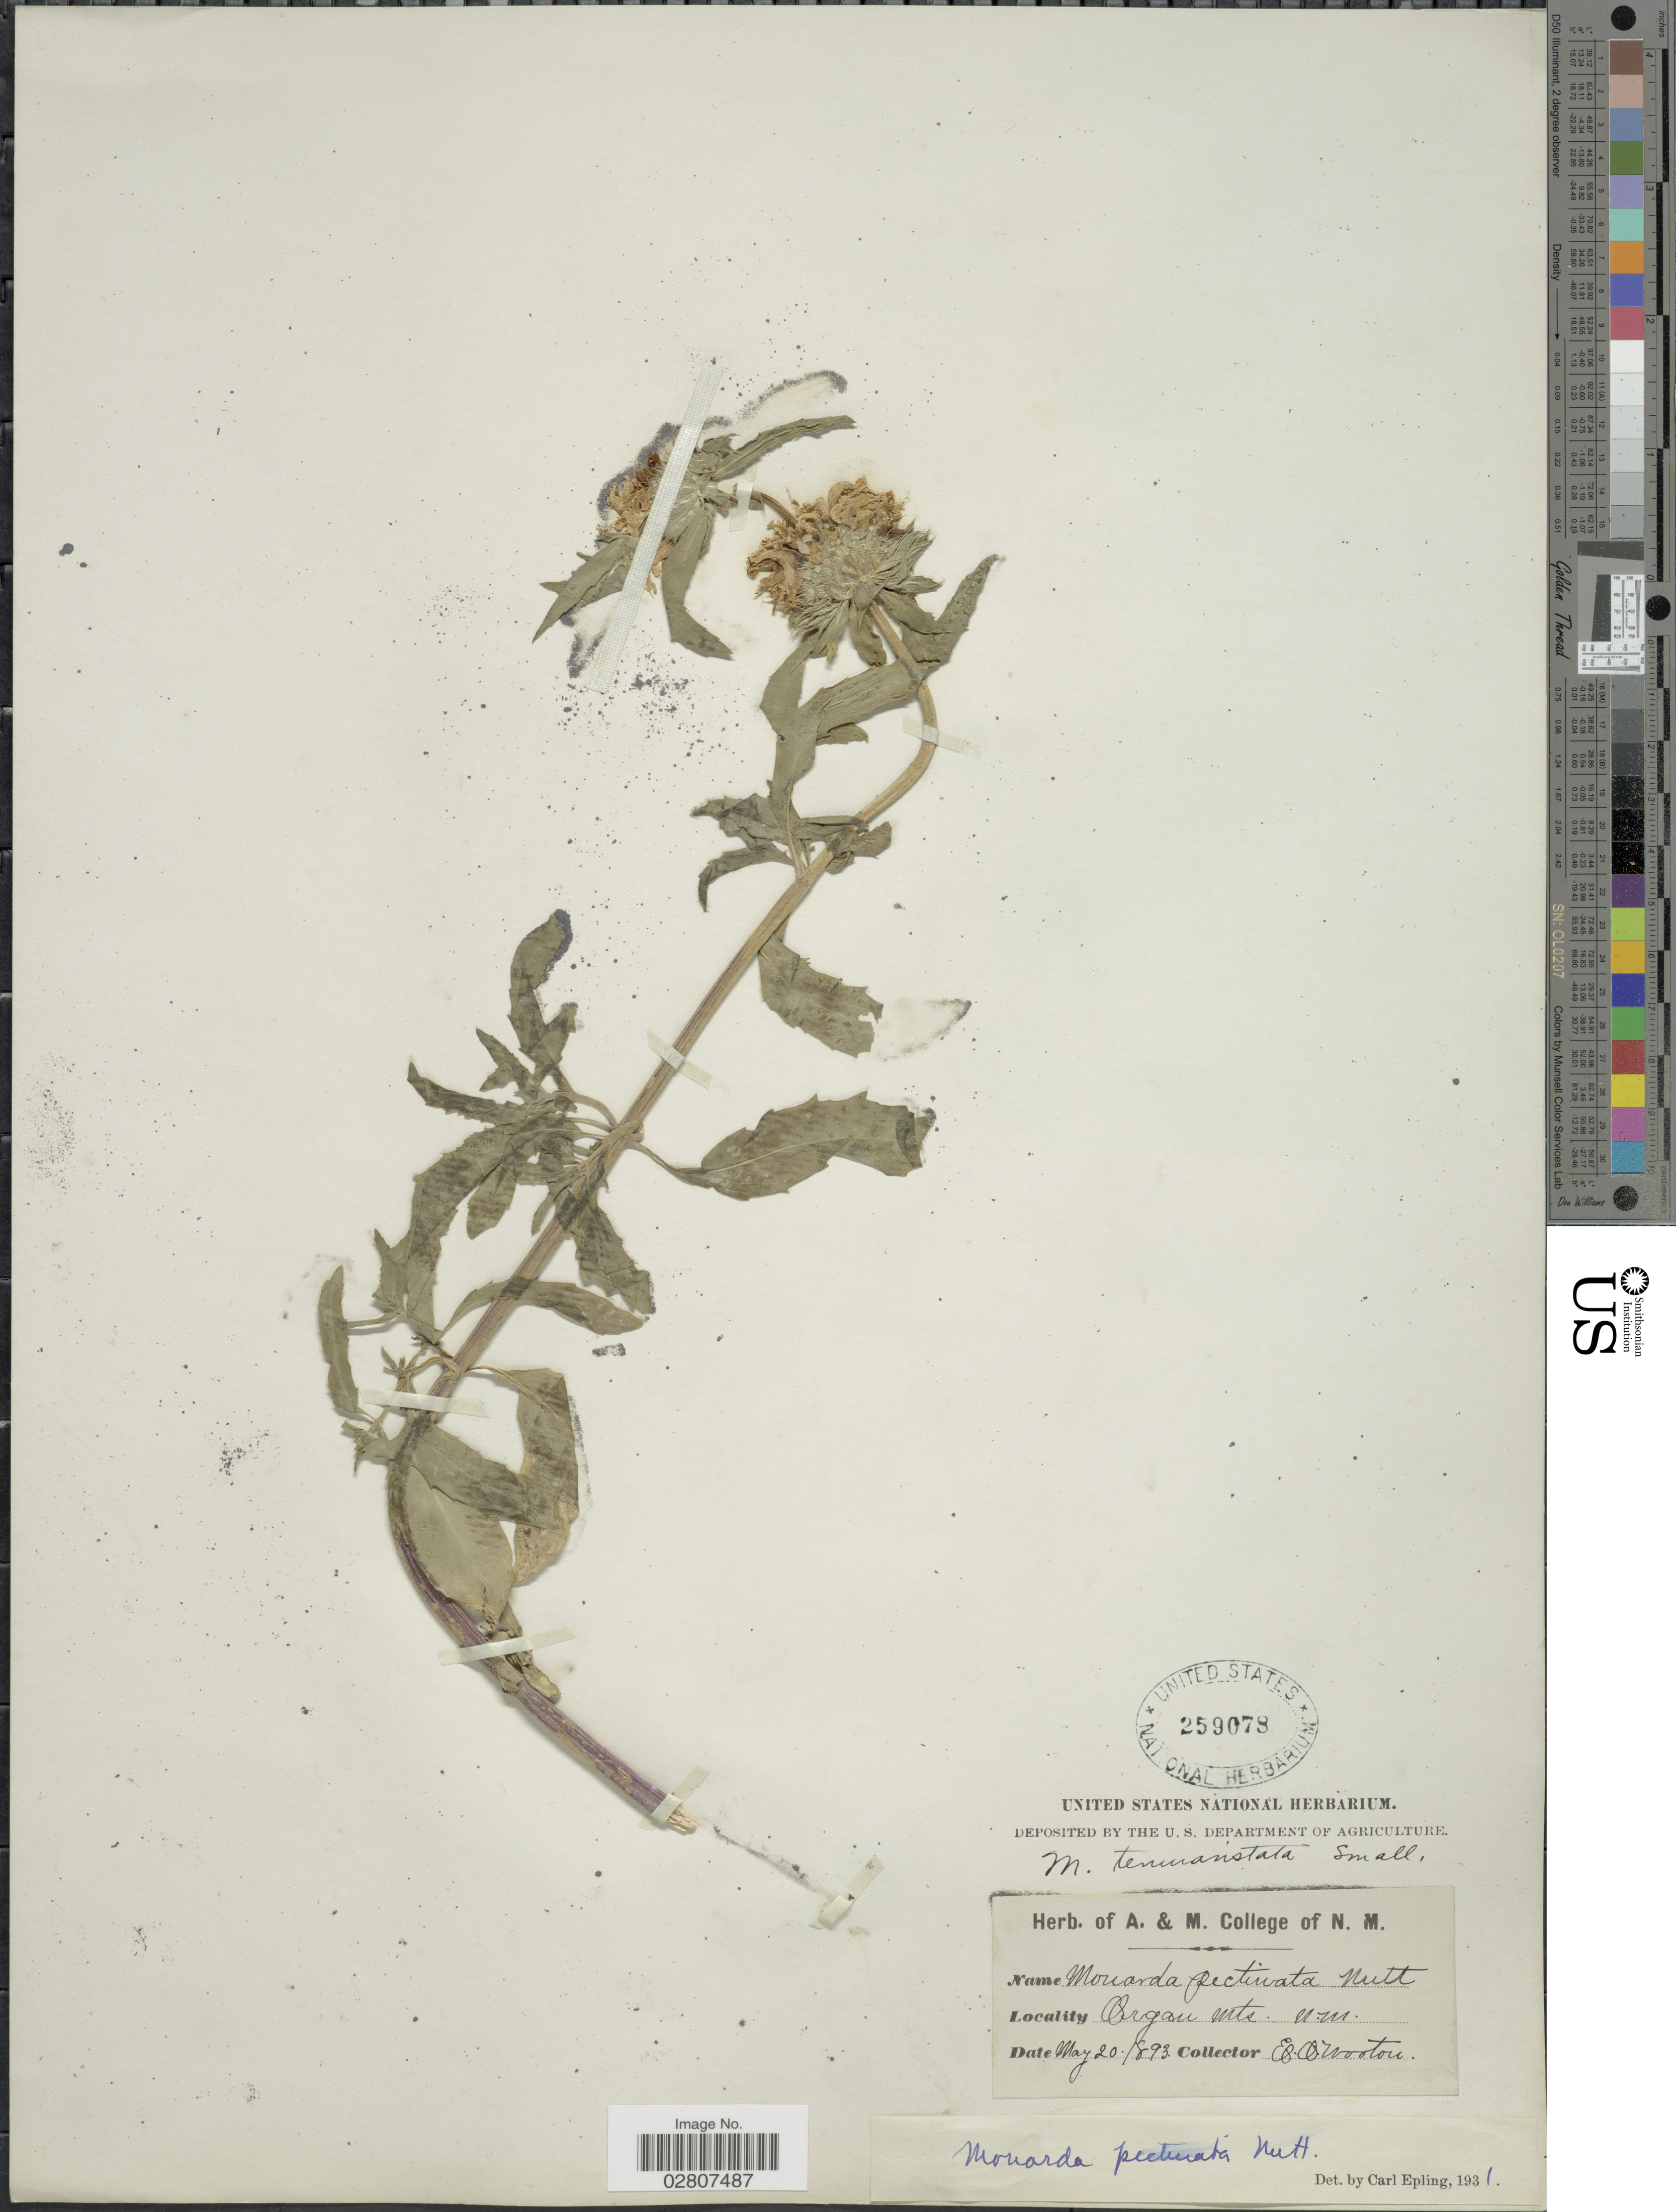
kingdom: Plantae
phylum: Tracheophyta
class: Magnoliopsida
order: Lamiales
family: Lamiaceae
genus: Monarda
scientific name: Monarda pectinata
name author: Nutt.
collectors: E. O. Wooton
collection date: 1893-05-20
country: United States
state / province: New Mexico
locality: Organ Mts. N.M.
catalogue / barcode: US 259078